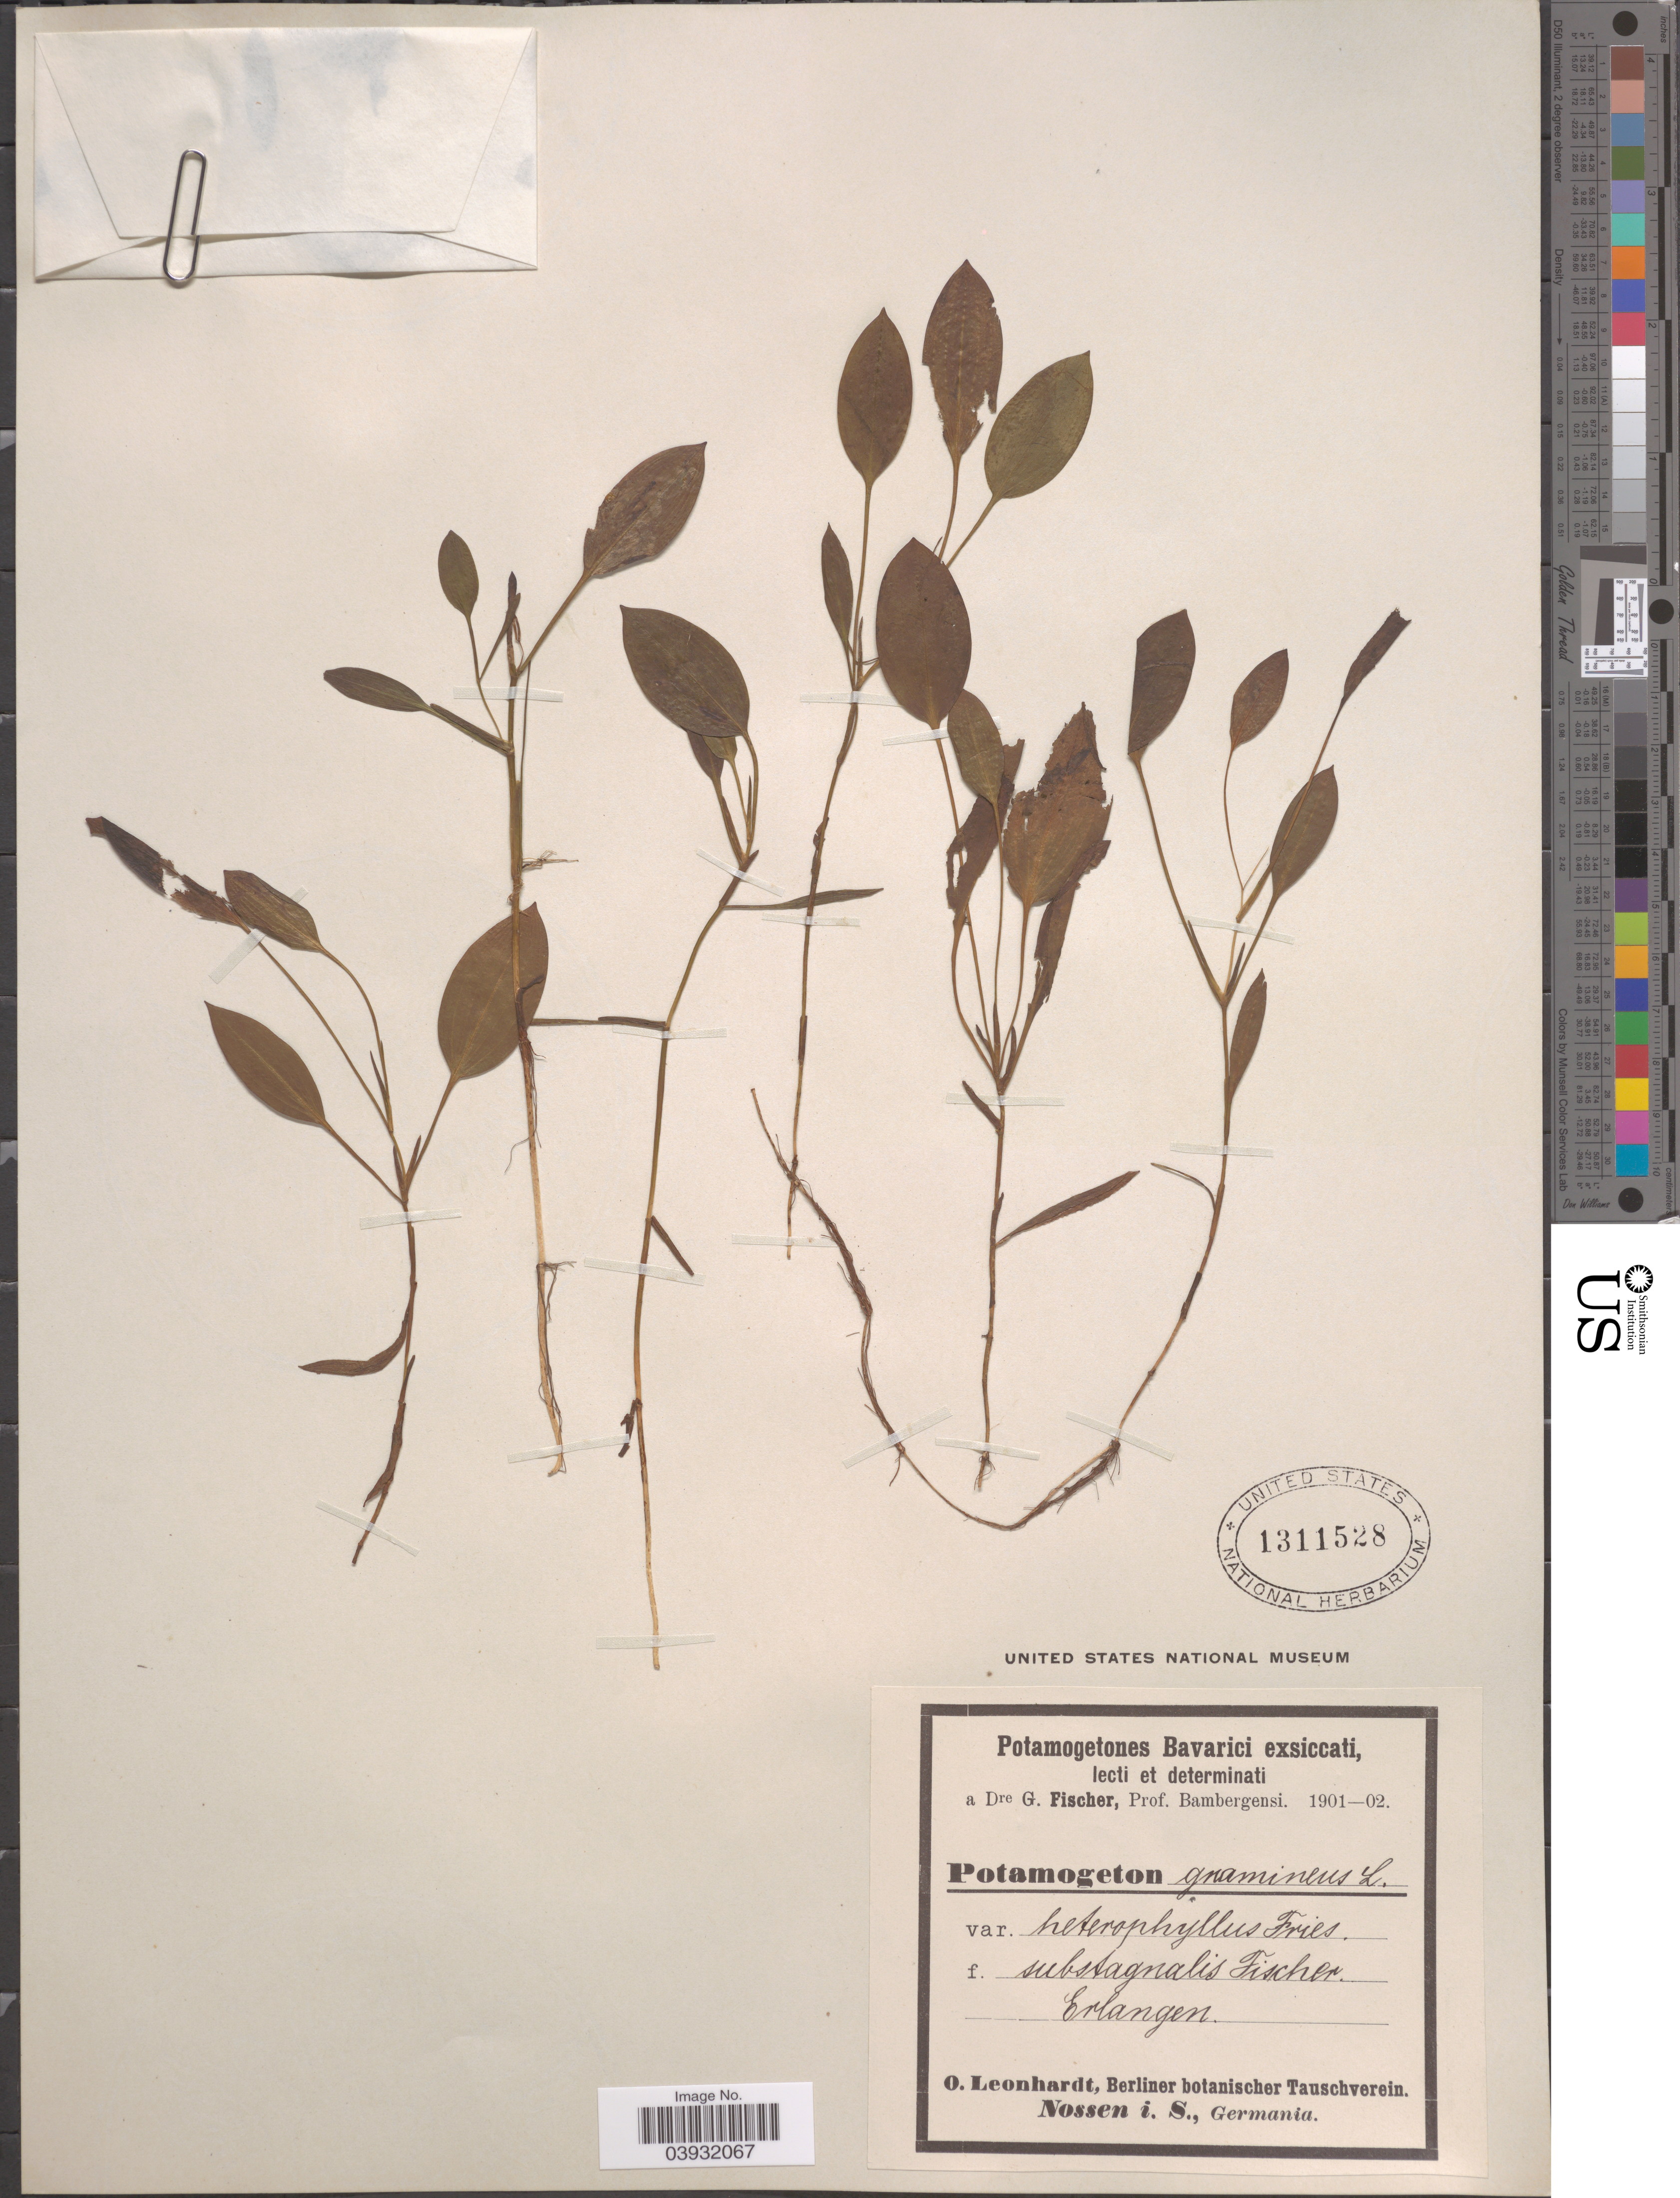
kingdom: Plantae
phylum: Tracheophyta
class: Liliopsida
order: Alismatales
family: Potamogetonaceae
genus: Potamogeton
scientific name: Potamogeton gramineus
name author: L.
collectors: G. Fischer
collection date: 1901/1902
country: Germany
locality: Bavarici. Substagnalis Fischer Erlangen.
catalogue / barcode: US 1311528